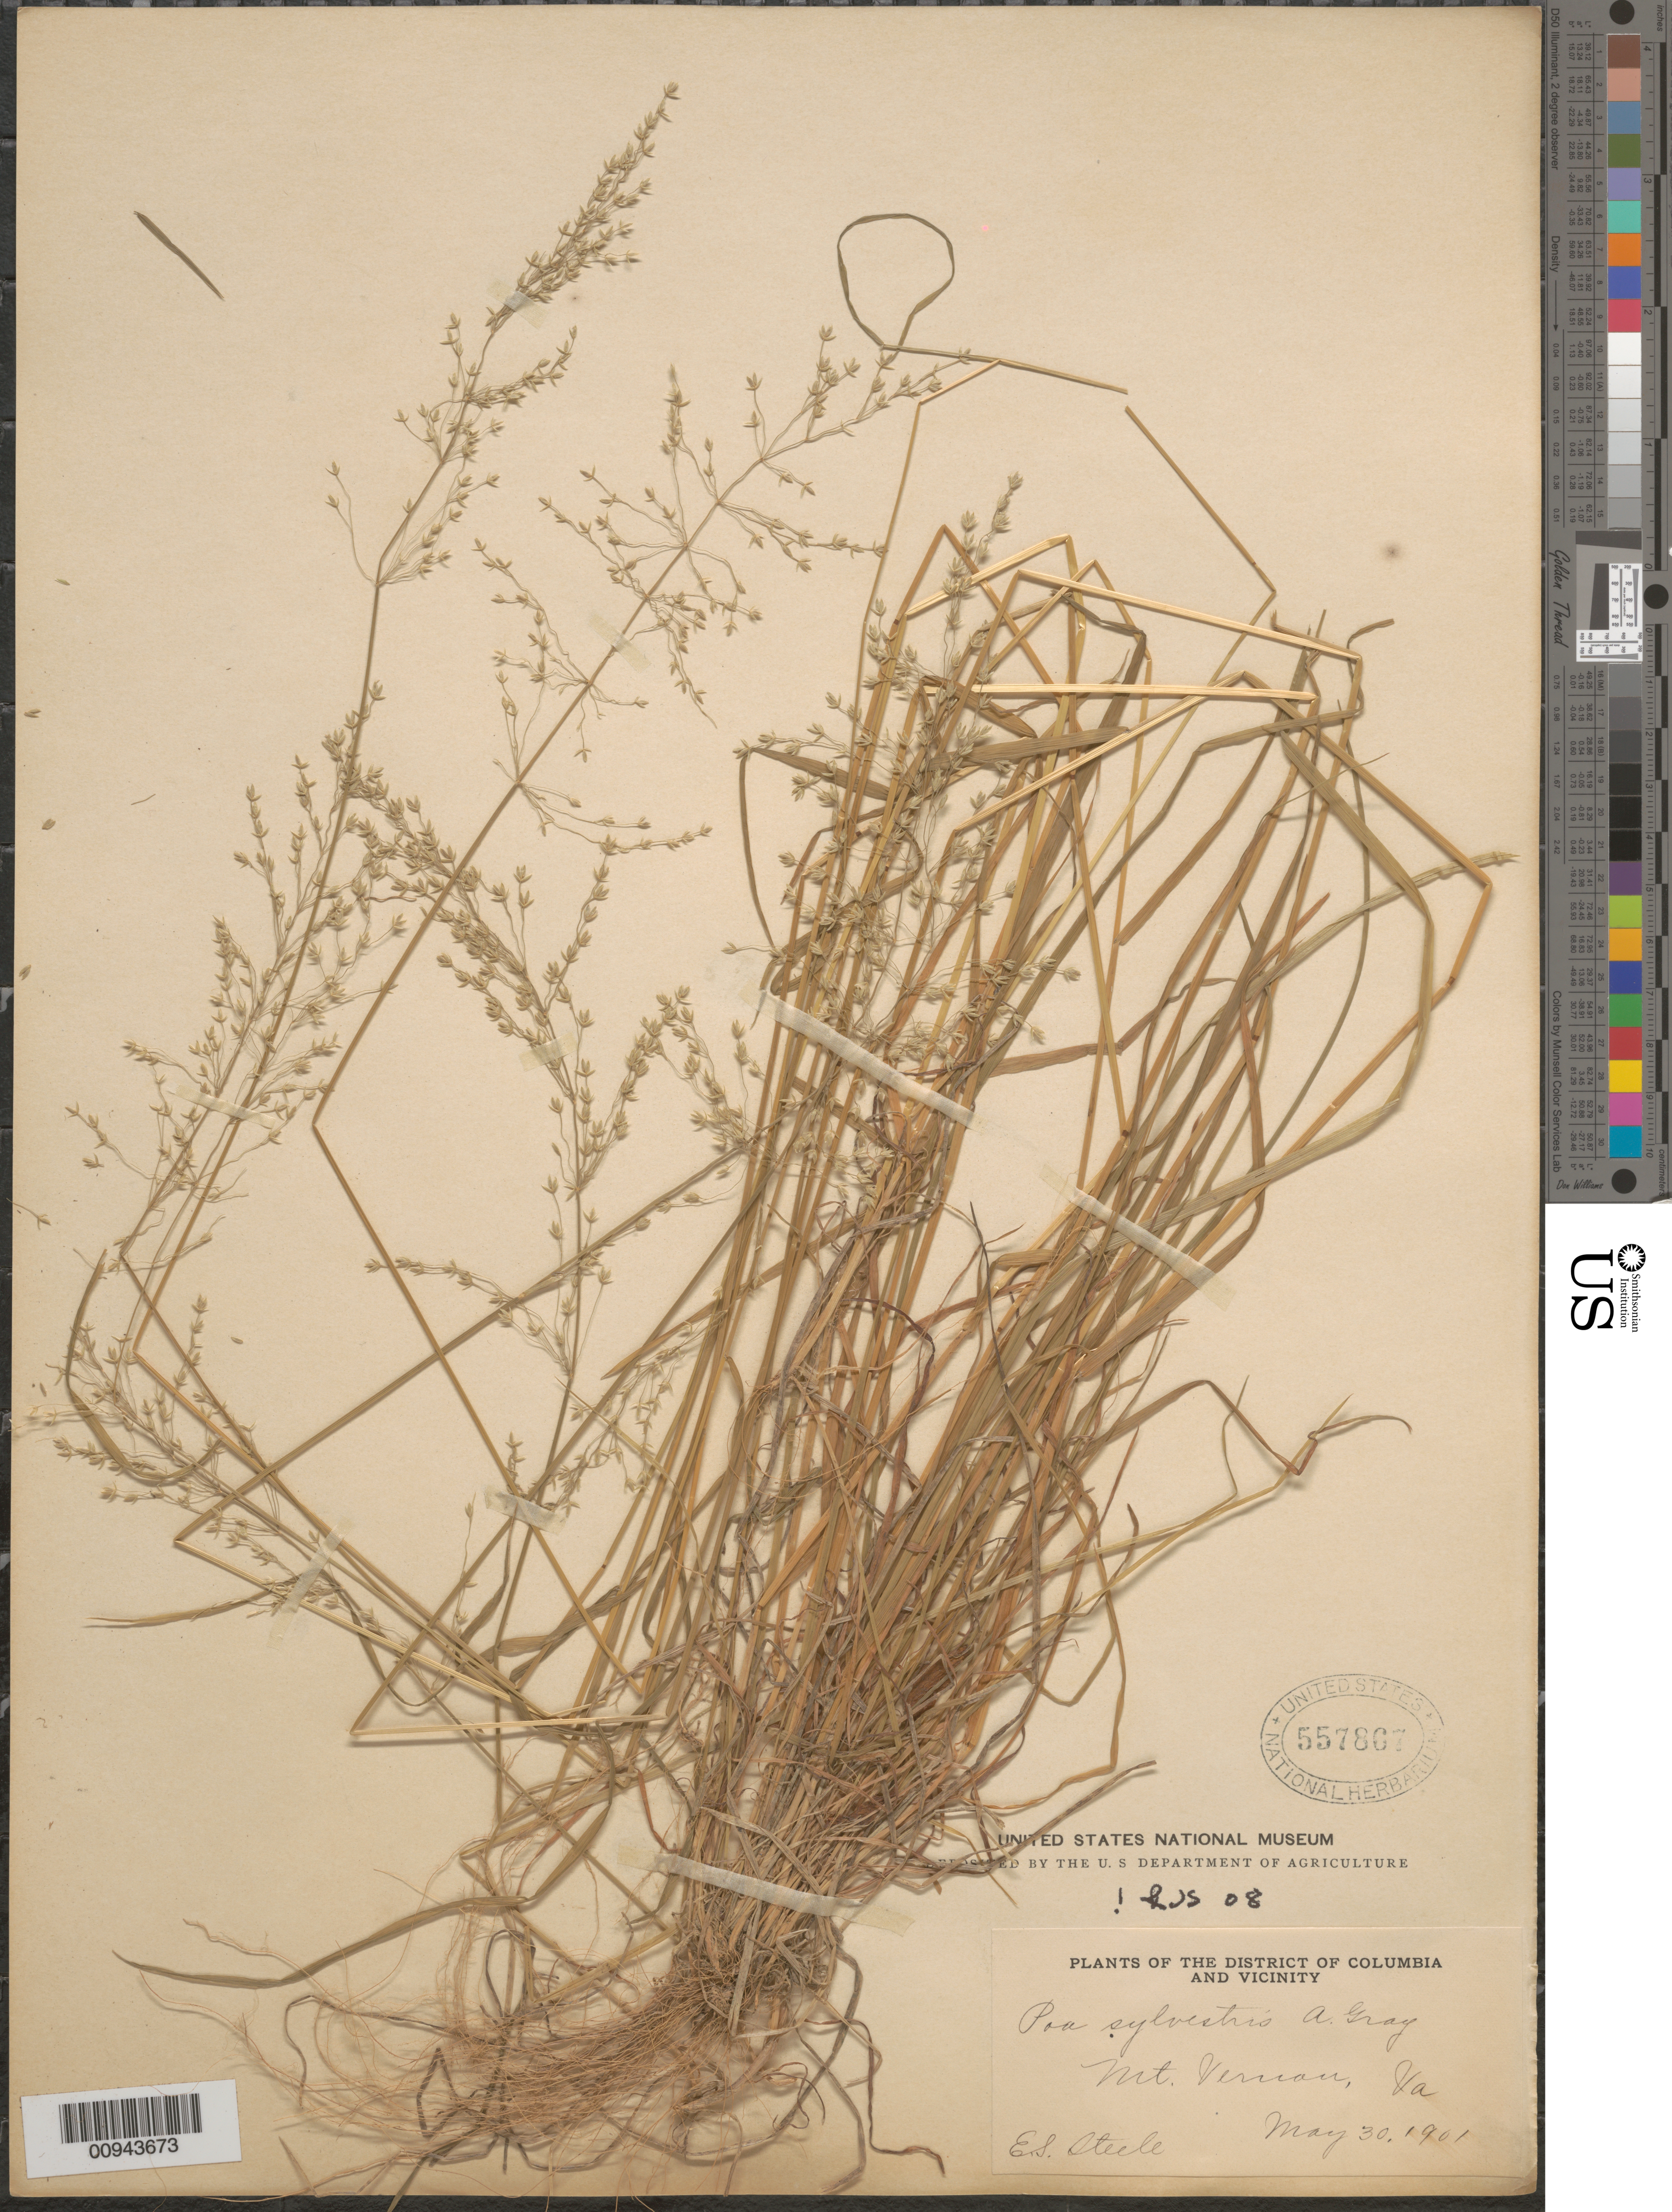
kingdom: Plantae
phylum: Tracheophyta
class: Liliopsida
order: Poales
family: Poaceae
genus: Poa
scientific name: Poa sylvestris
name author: A. Gray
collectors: E. Steele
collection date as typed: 30 May 1901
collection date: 1901-05-30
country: United States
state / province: Virginia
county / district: Fairfax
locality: Mount Vernon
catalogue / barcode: US 557867